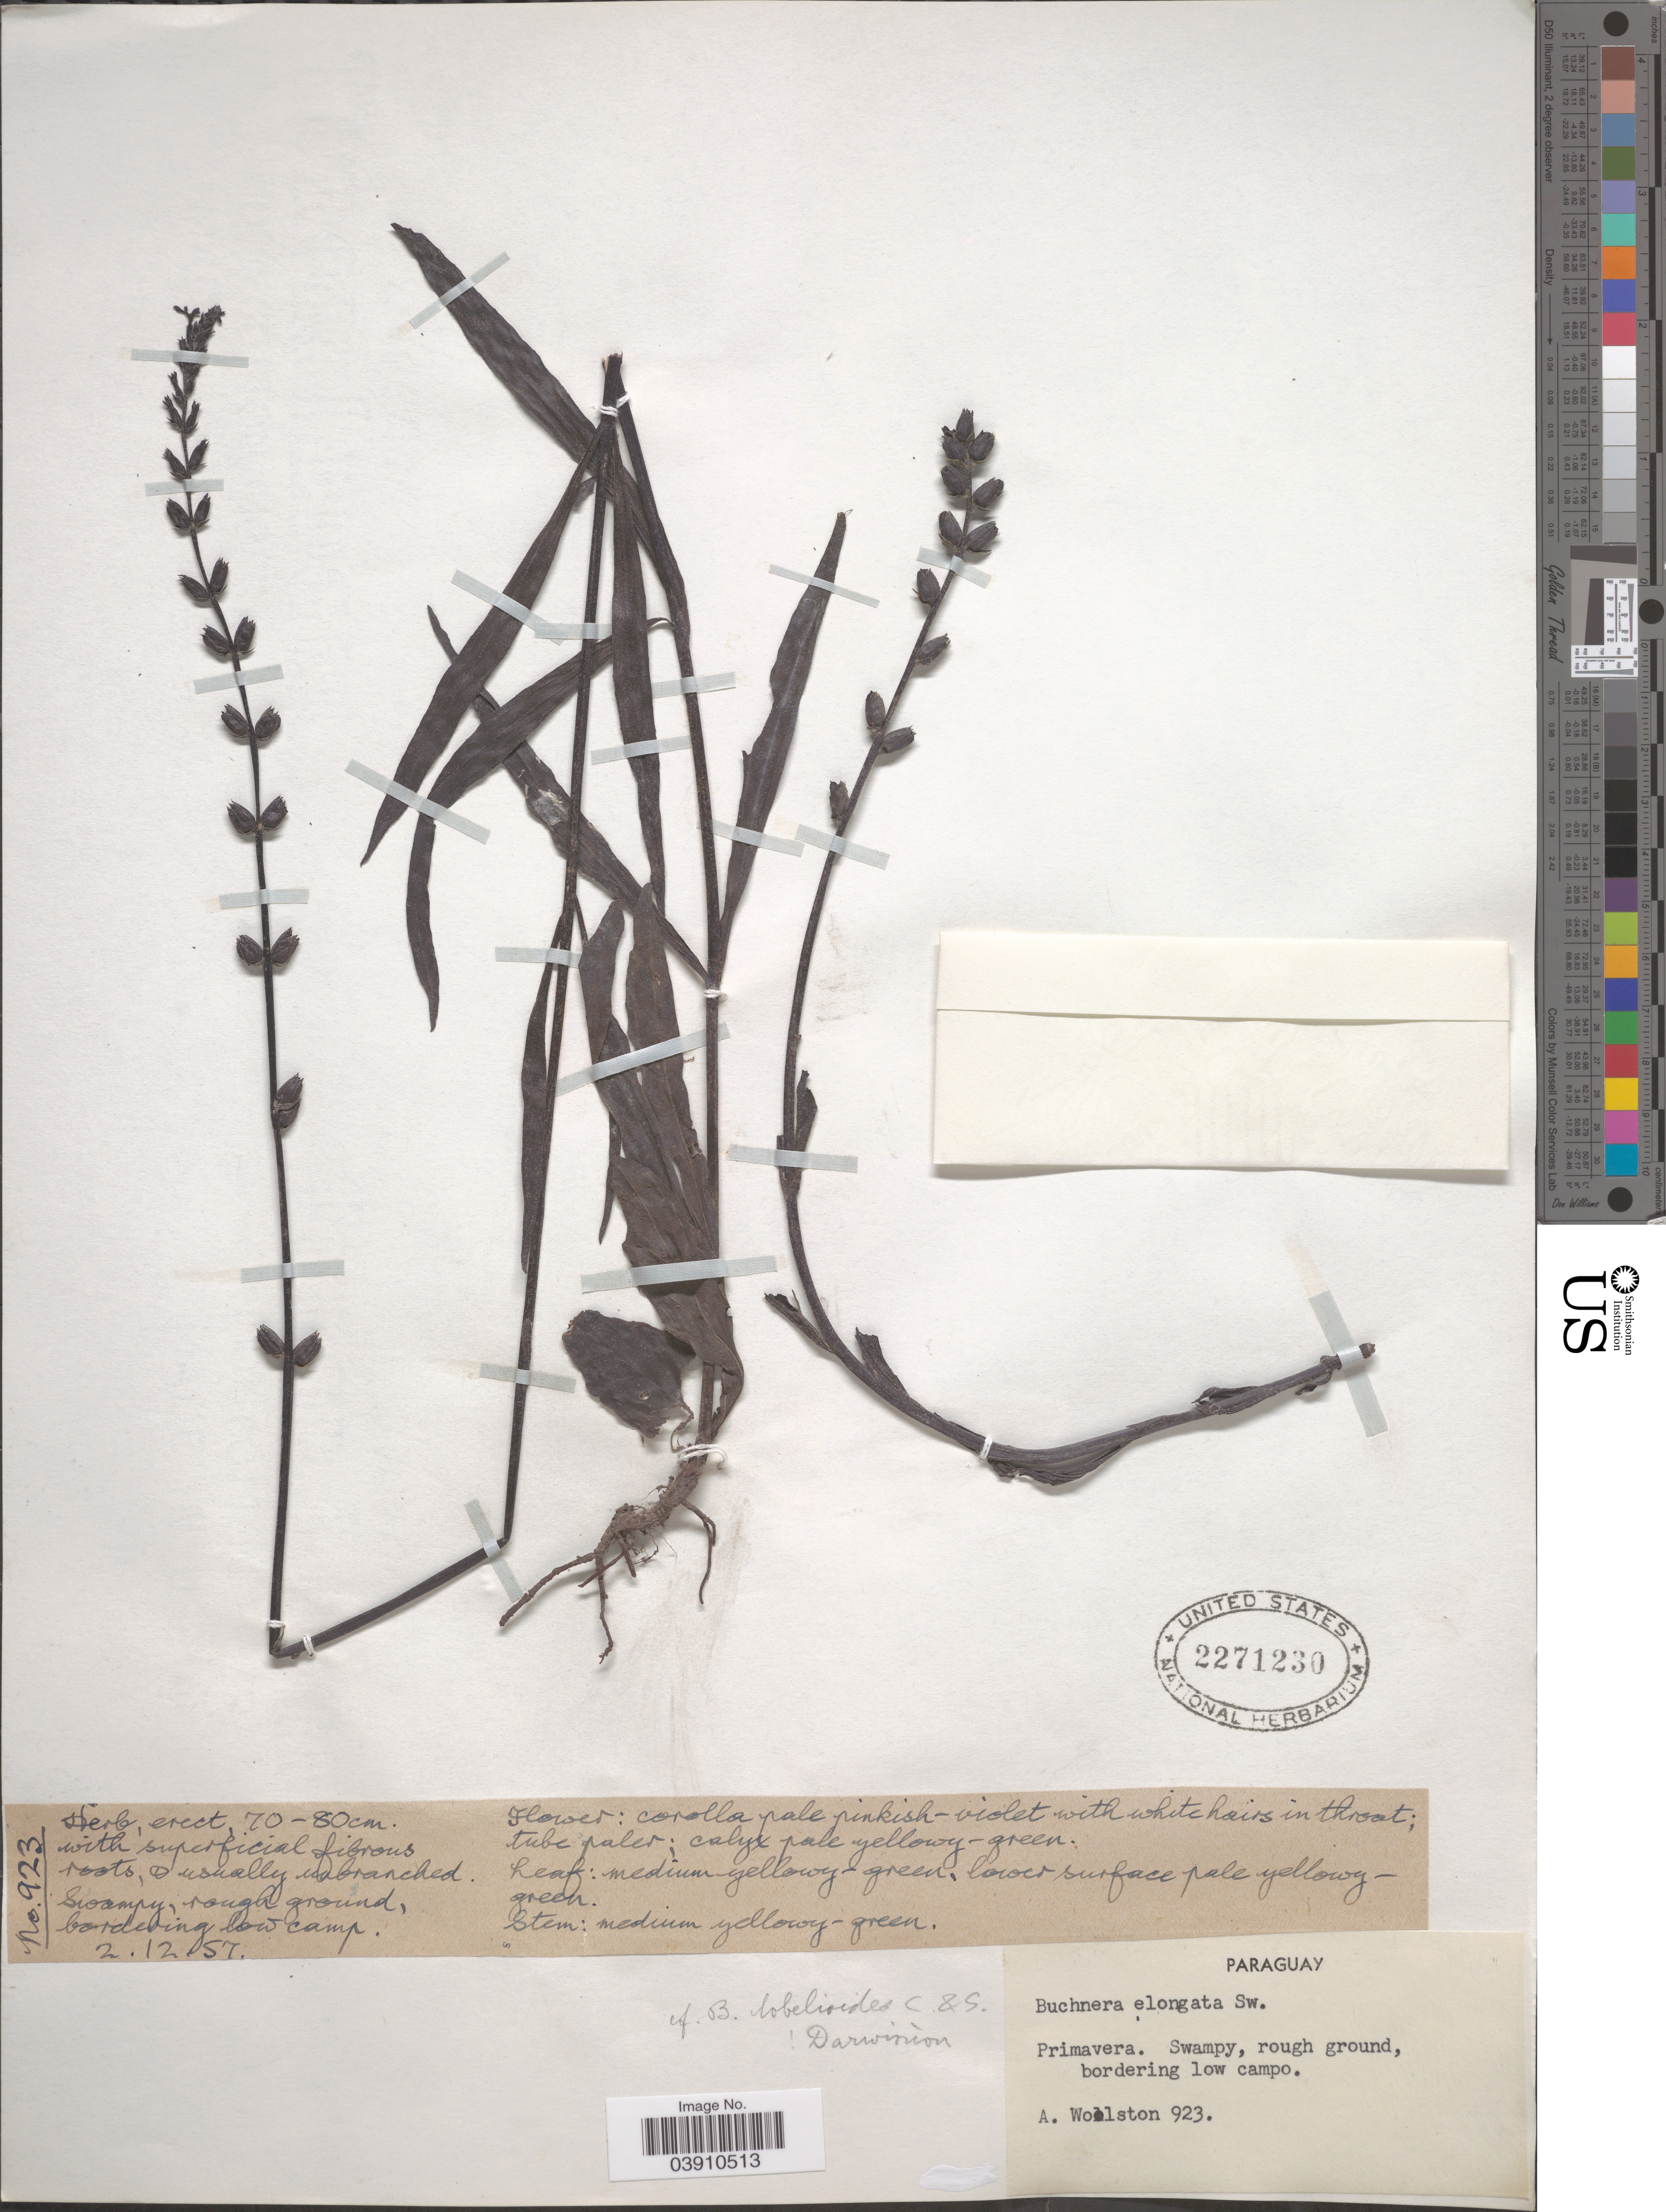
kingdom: Plantae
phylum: Tracheophyta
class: Magnoliopsida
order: Lamiales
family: Orobanchaceae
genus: Buchnera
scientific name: Buchnera elongata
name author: Sw.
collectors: A. Woolston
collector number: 923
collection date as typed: Transcribed d/m/y: 2/12/57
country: Paraguay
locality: Primavera. Swampy, rough ground, bordering low campo.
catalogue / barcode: US 2271230